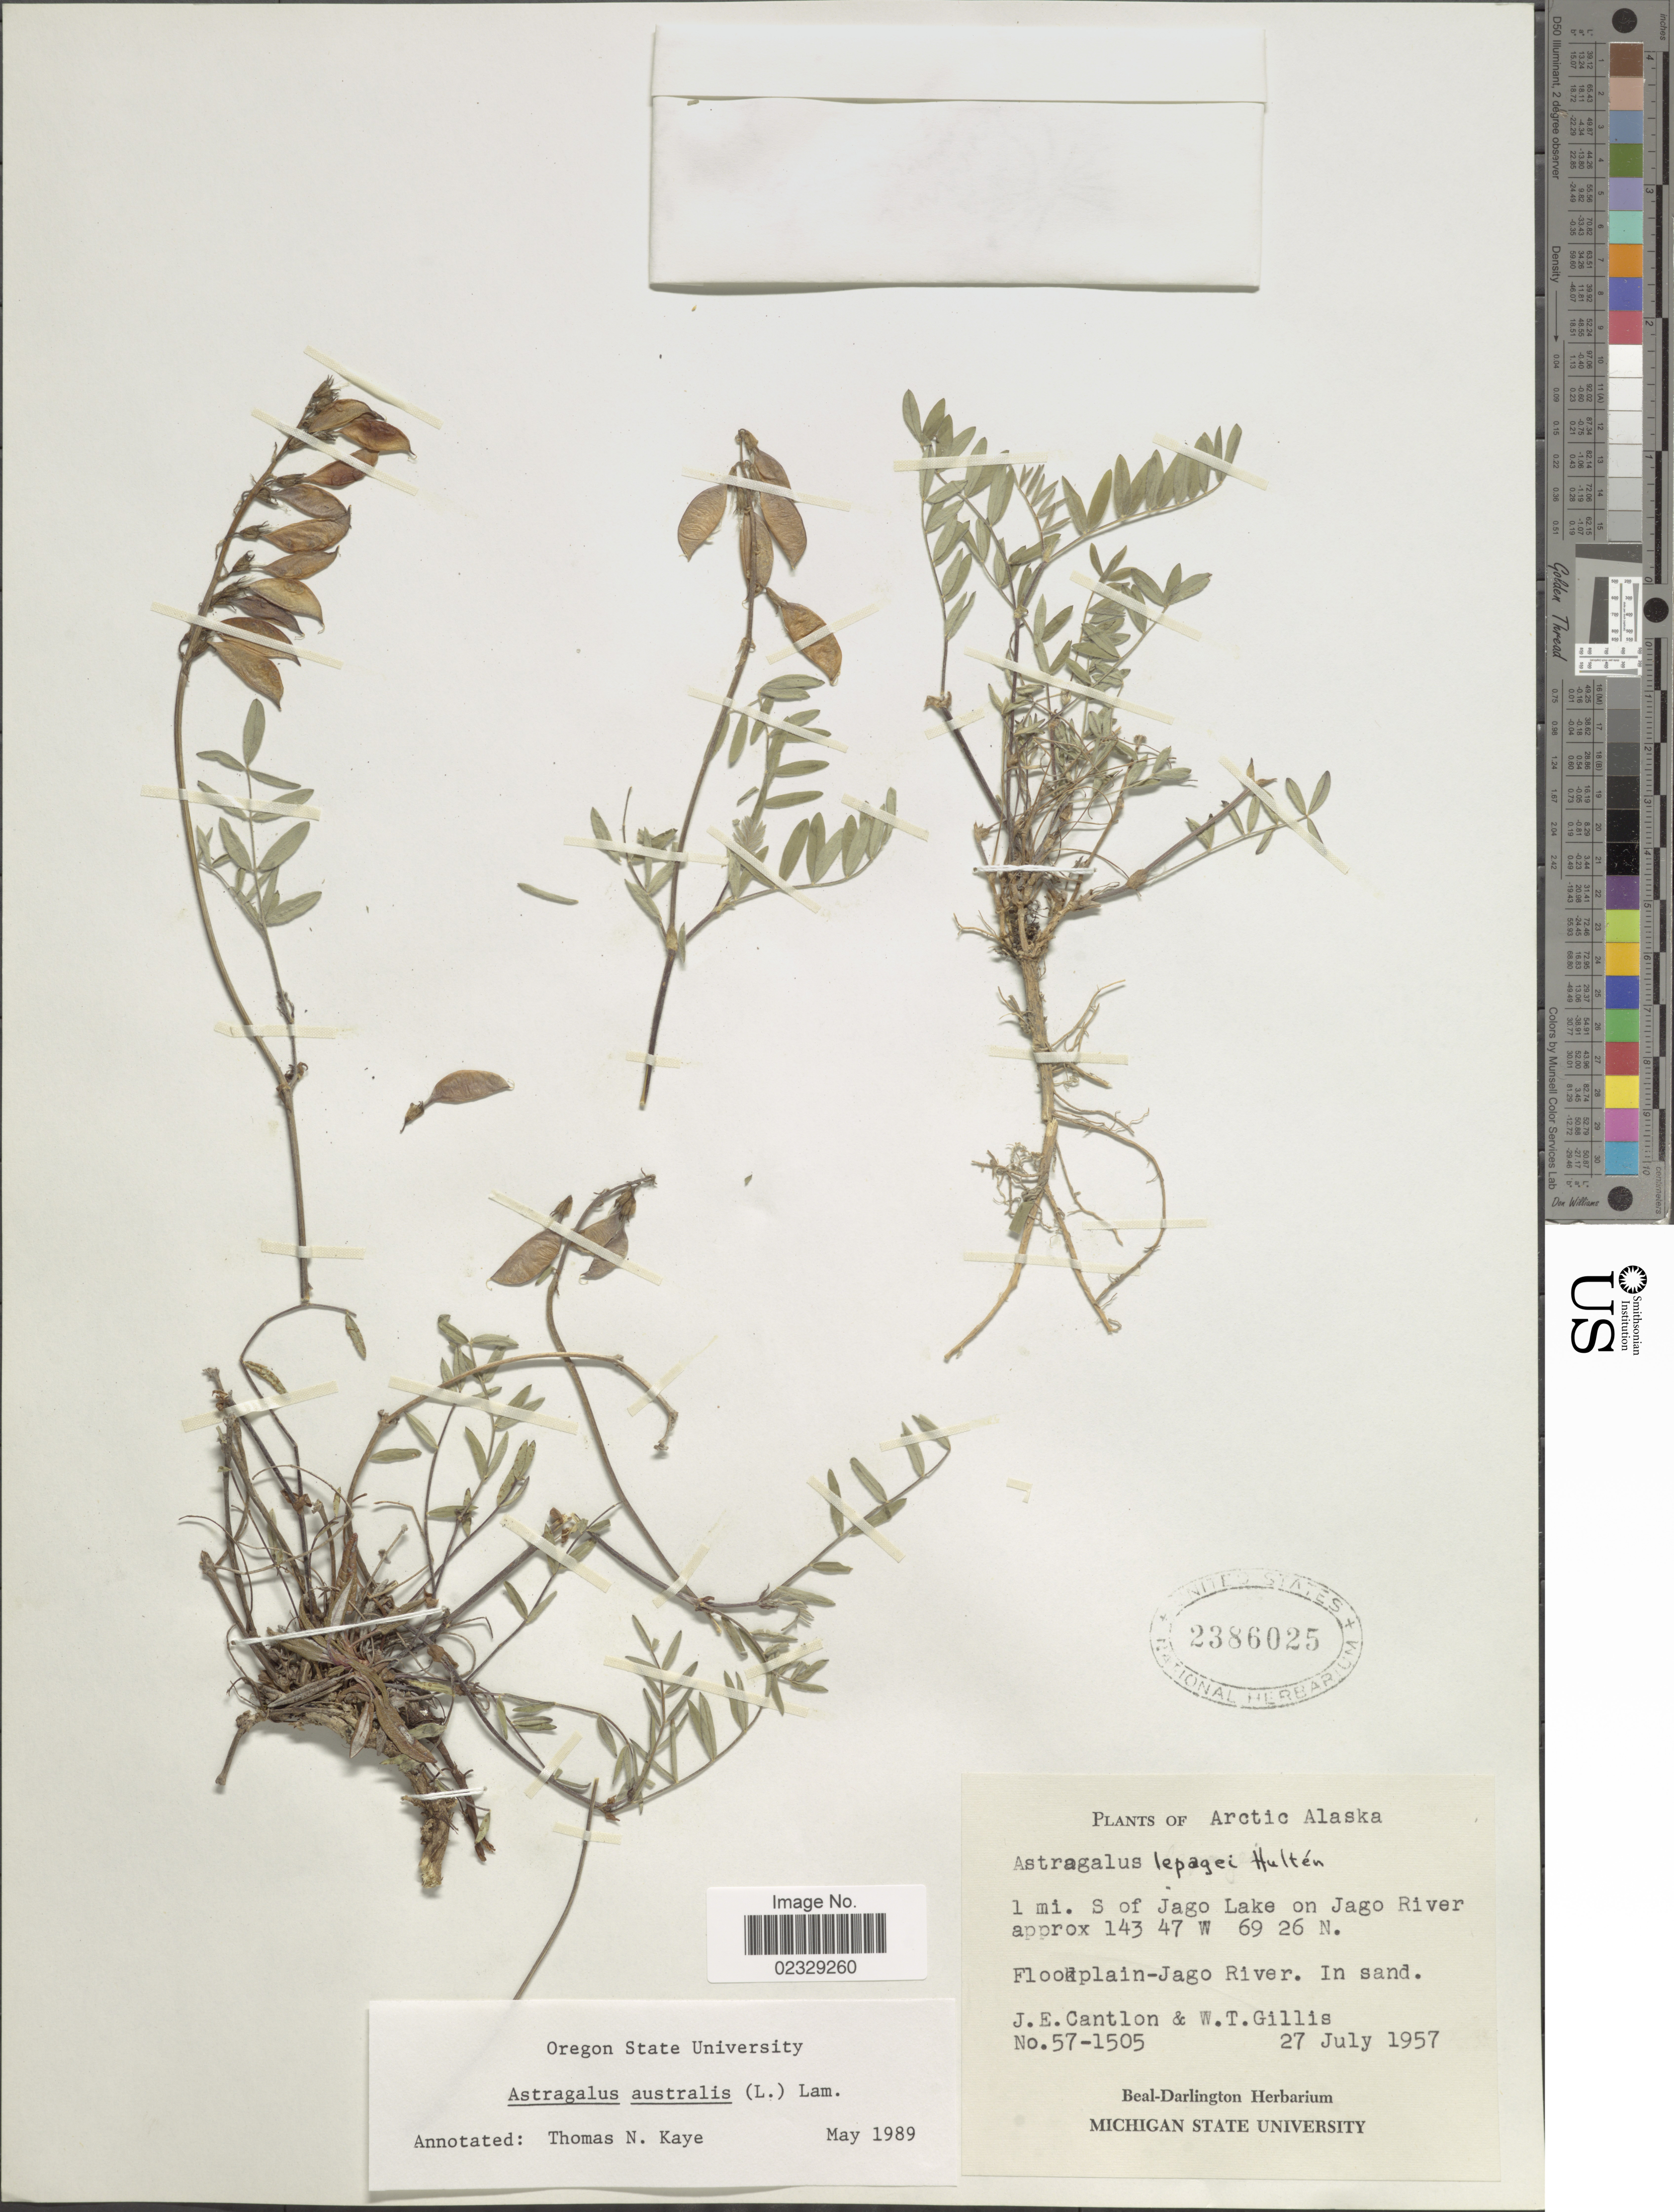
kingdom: Plantae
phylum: Tracheophyta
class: Magnoliopsida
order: Fabales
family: Fabaceae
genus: Astragalus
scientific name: Astragalus australis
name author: (L.) Lam.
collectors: J. Cantlon & W. T. Gillis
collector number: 57-1505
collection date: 1957-07-27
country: United States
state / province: Alaska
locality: Arctic Alaska, 1 mi S of Jago Lake on Jago River, Floodplain-Jago River. In sand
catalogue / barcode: US 2386025